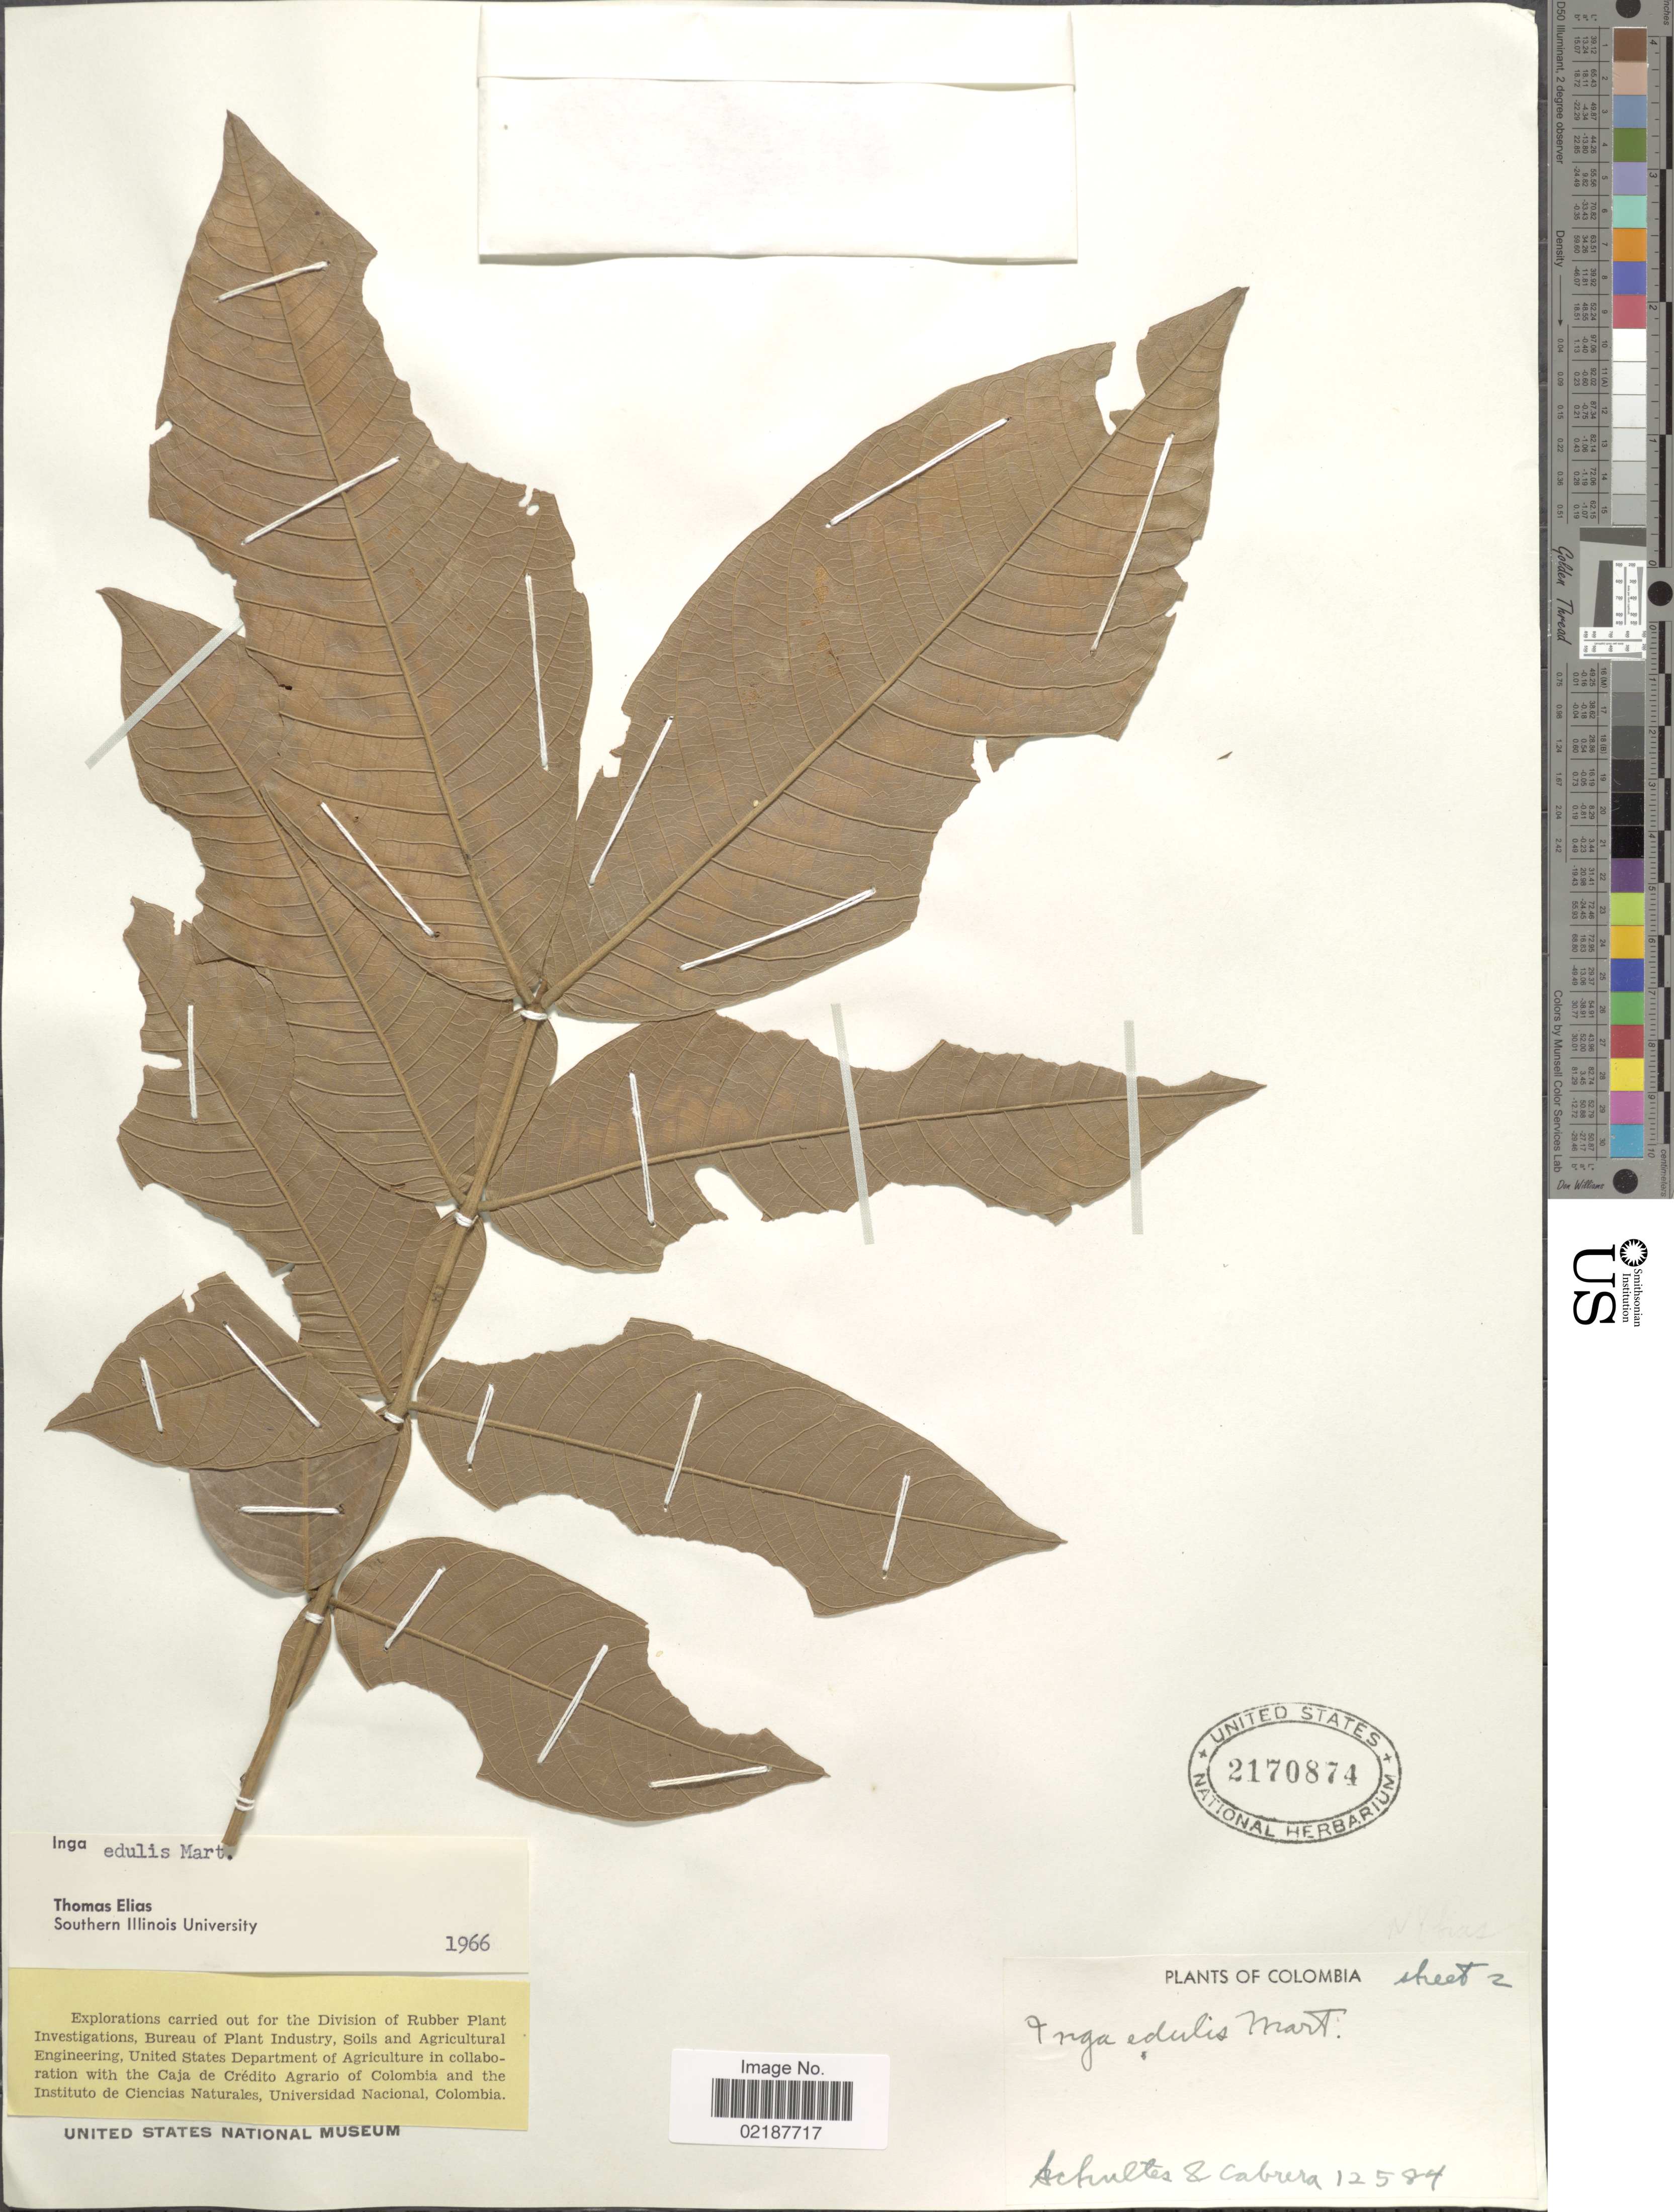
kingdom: Plantae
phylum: Tracheophyta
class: Magnoliopsida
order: Fabales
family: Fabaceae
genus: Inga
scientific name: Inga edulis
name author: Mart.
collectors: -- Schultes & Cabrera, --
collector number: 12584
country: Colombia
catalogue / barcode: US 2170874